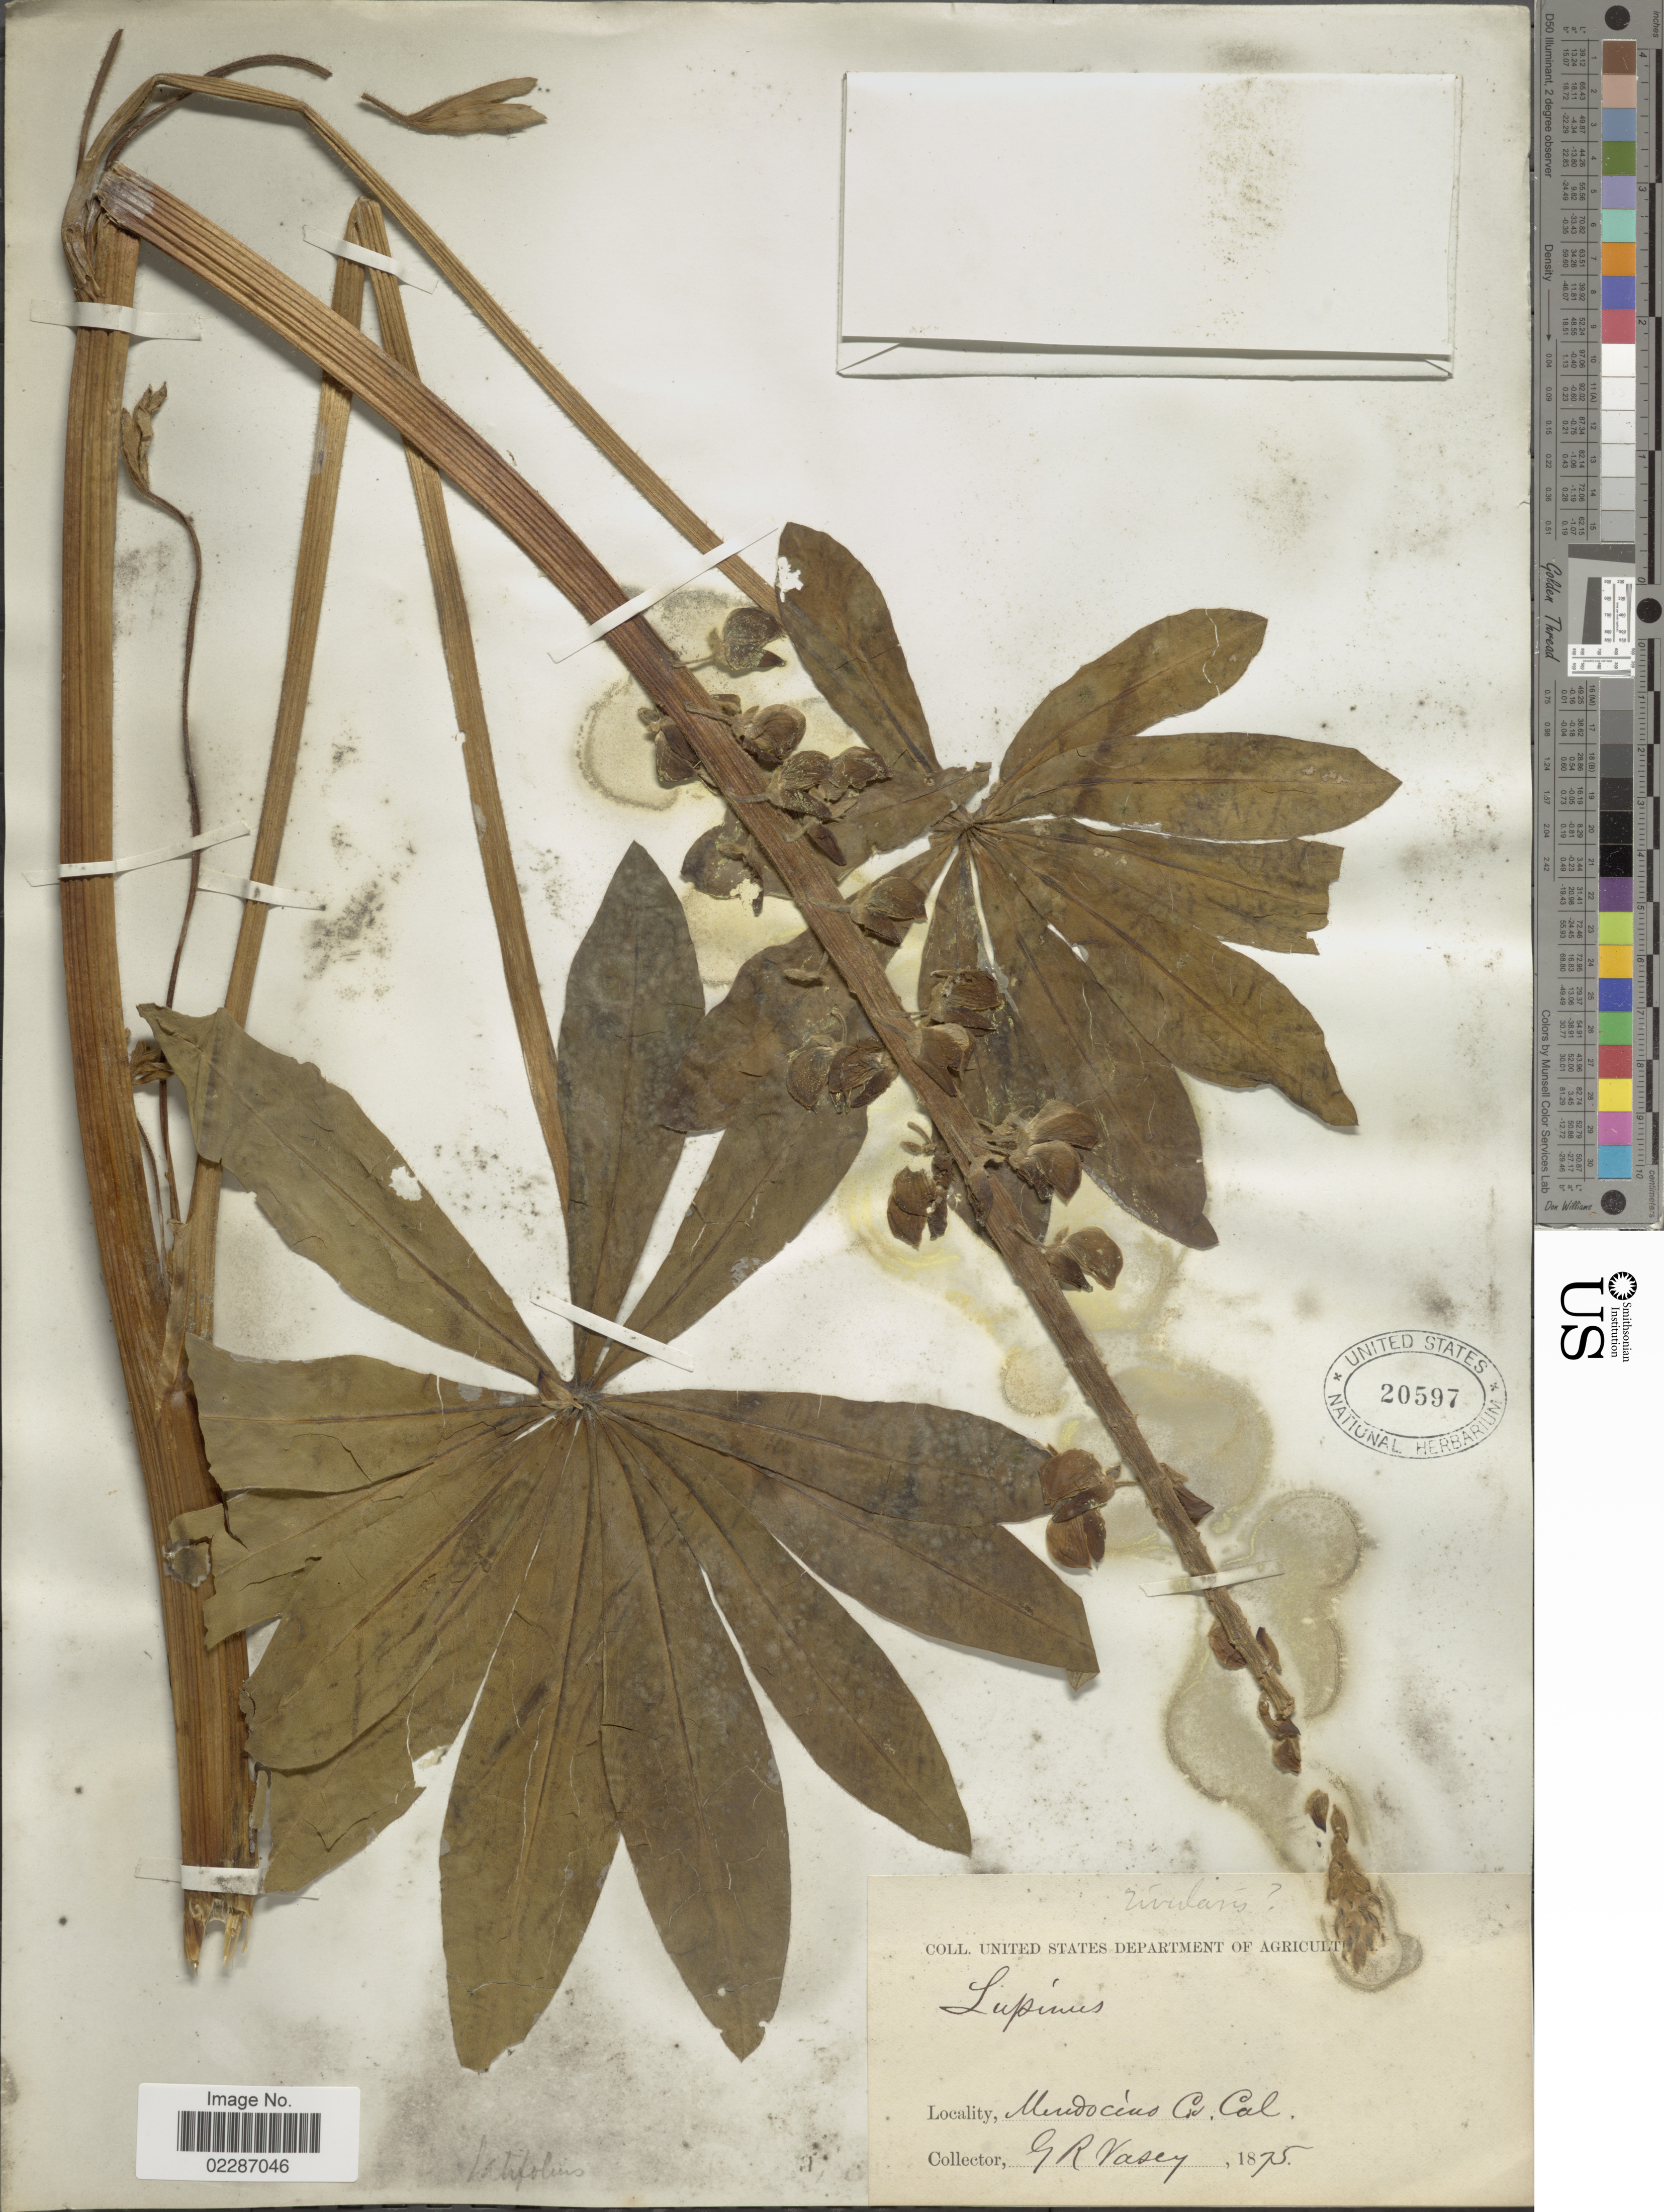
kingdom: Plantae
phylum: Tracheophyta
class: Magnoliopsida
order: Fabales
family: Fabaceae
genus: Lupinus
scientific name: Lupinus polyphyllus var. grandifolius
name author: (Lindl. ex J. Agardh) Torr. & A. Gray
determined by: Strong, Mark T., (BOT), Smithsonian Institution - National Museum of Natural History (UNITED STATES)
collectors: G. R. Vasey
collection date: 1875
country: United States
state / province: California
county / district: Mendocino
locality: Mendocino Co., Cal.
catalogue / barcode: US 20597